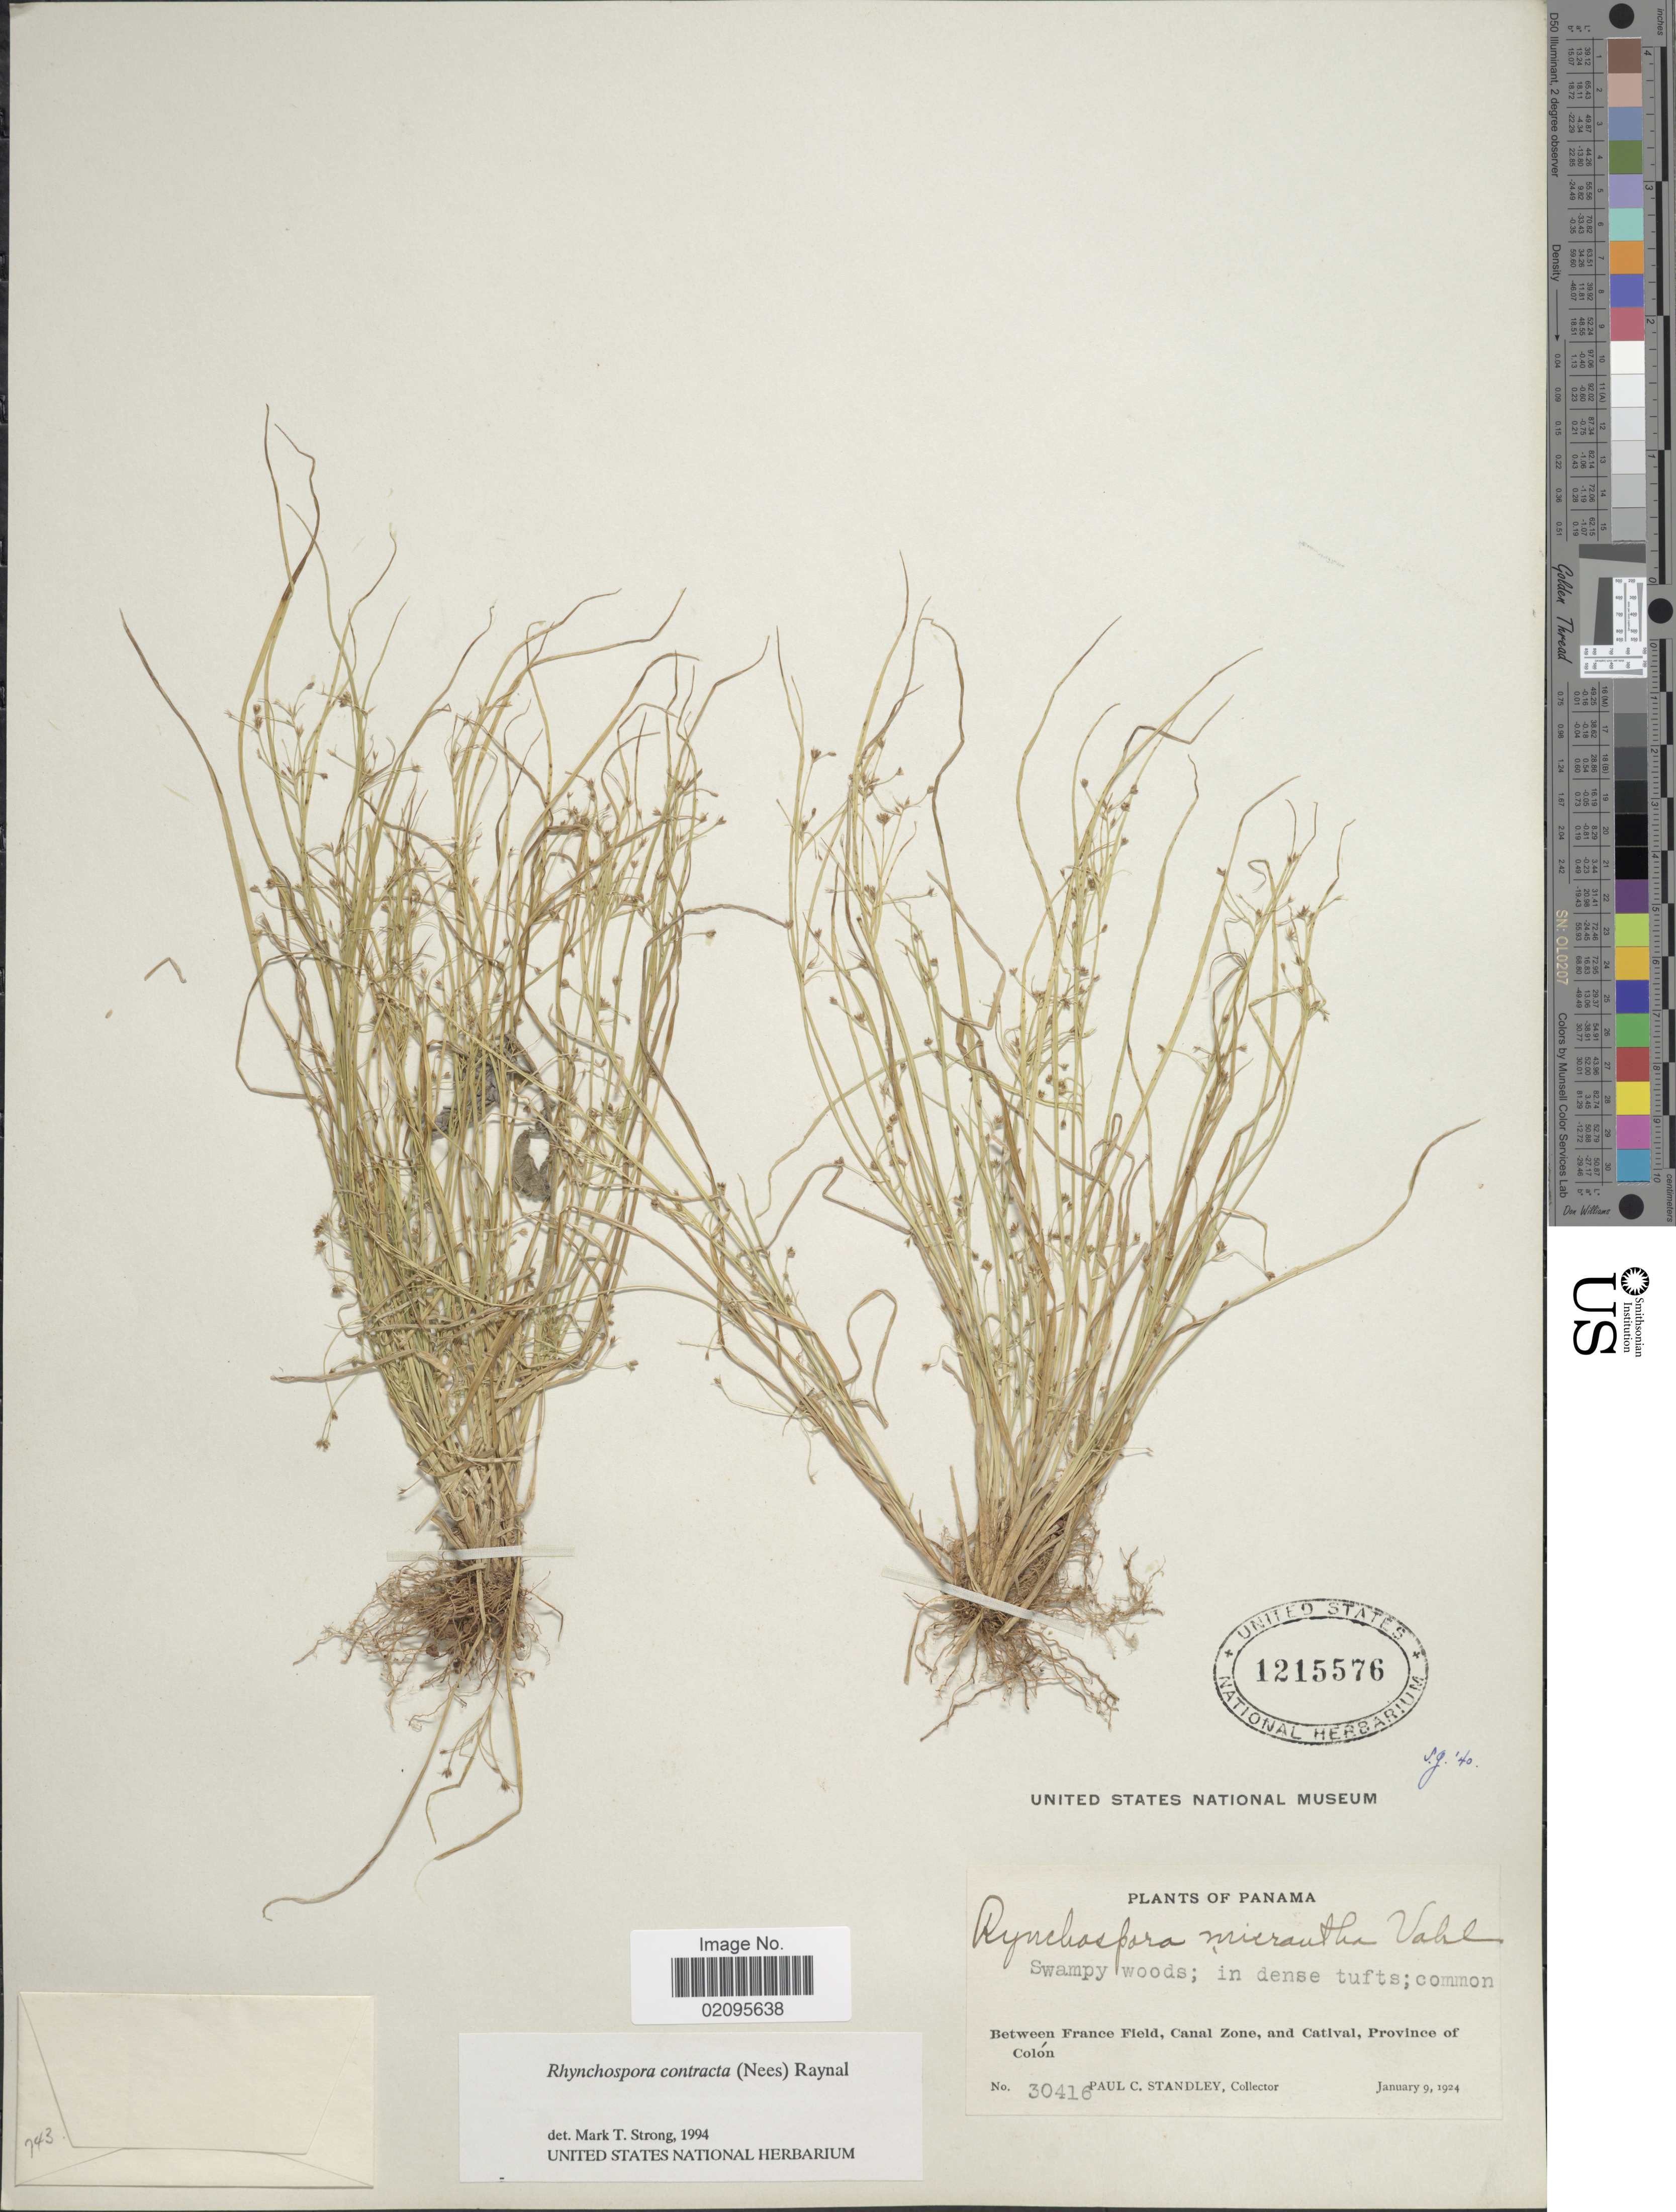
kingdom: Plantae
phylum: Tracheophyta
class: Liliopsida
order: Poales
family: Cyperaceae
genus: Rhynchospora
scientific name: Rhynchospora contracta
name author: (Nees) J. Raynal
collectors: P. C. Standley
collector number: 30416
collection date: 1924-01-09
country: Panama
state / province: Colón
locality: Swampy woods, Between France Field, Canal Zone, and Catival.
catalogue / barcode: US 1215576